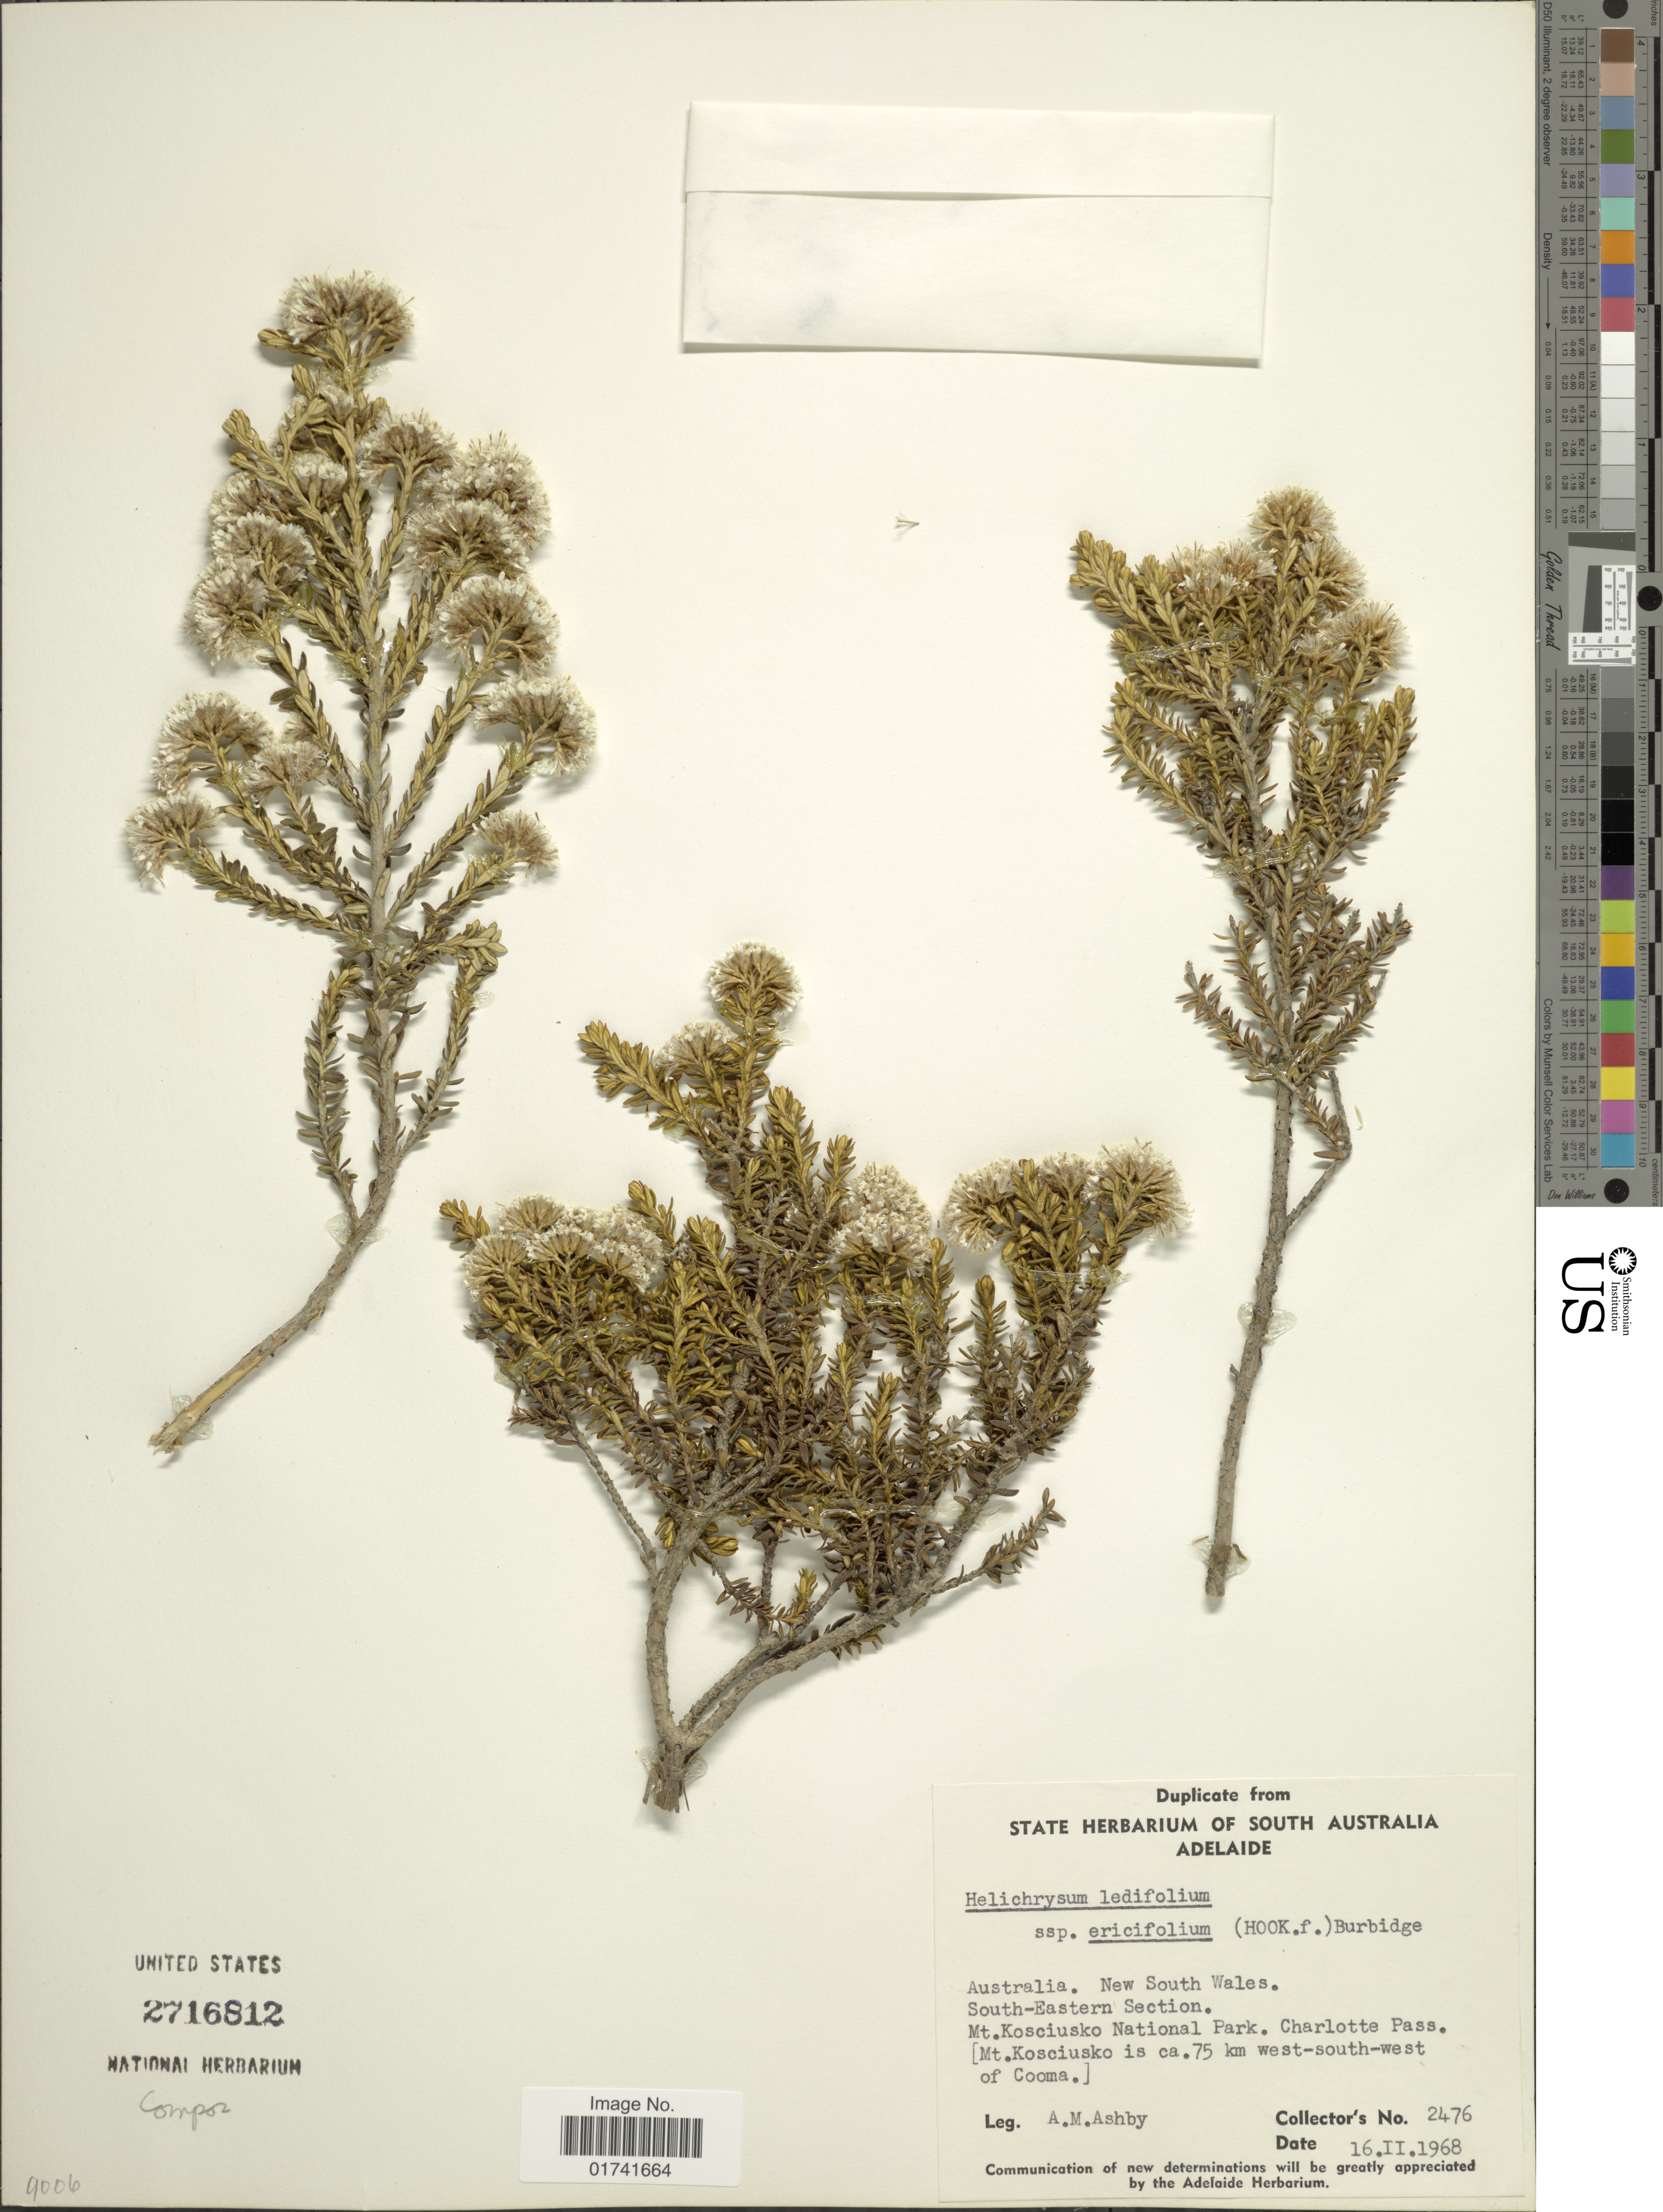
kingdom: Plantae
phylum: Tracheophyta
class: Magnoliopsida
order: Asterales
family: Asteraceae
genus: Ozothamnus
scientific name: Ozothamnus ledifolius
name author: (DC.) Hook. f.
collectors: A. Ashby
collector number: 2476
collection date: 1968-02-16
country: Australia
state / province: New South Wales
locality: South-Eastern Section, Mt. Kosciusko National Park, Charlotte Pass (Mt. Kosciusko is ca. 75 km west-south-west of Cooma).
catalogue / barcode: US 2716812